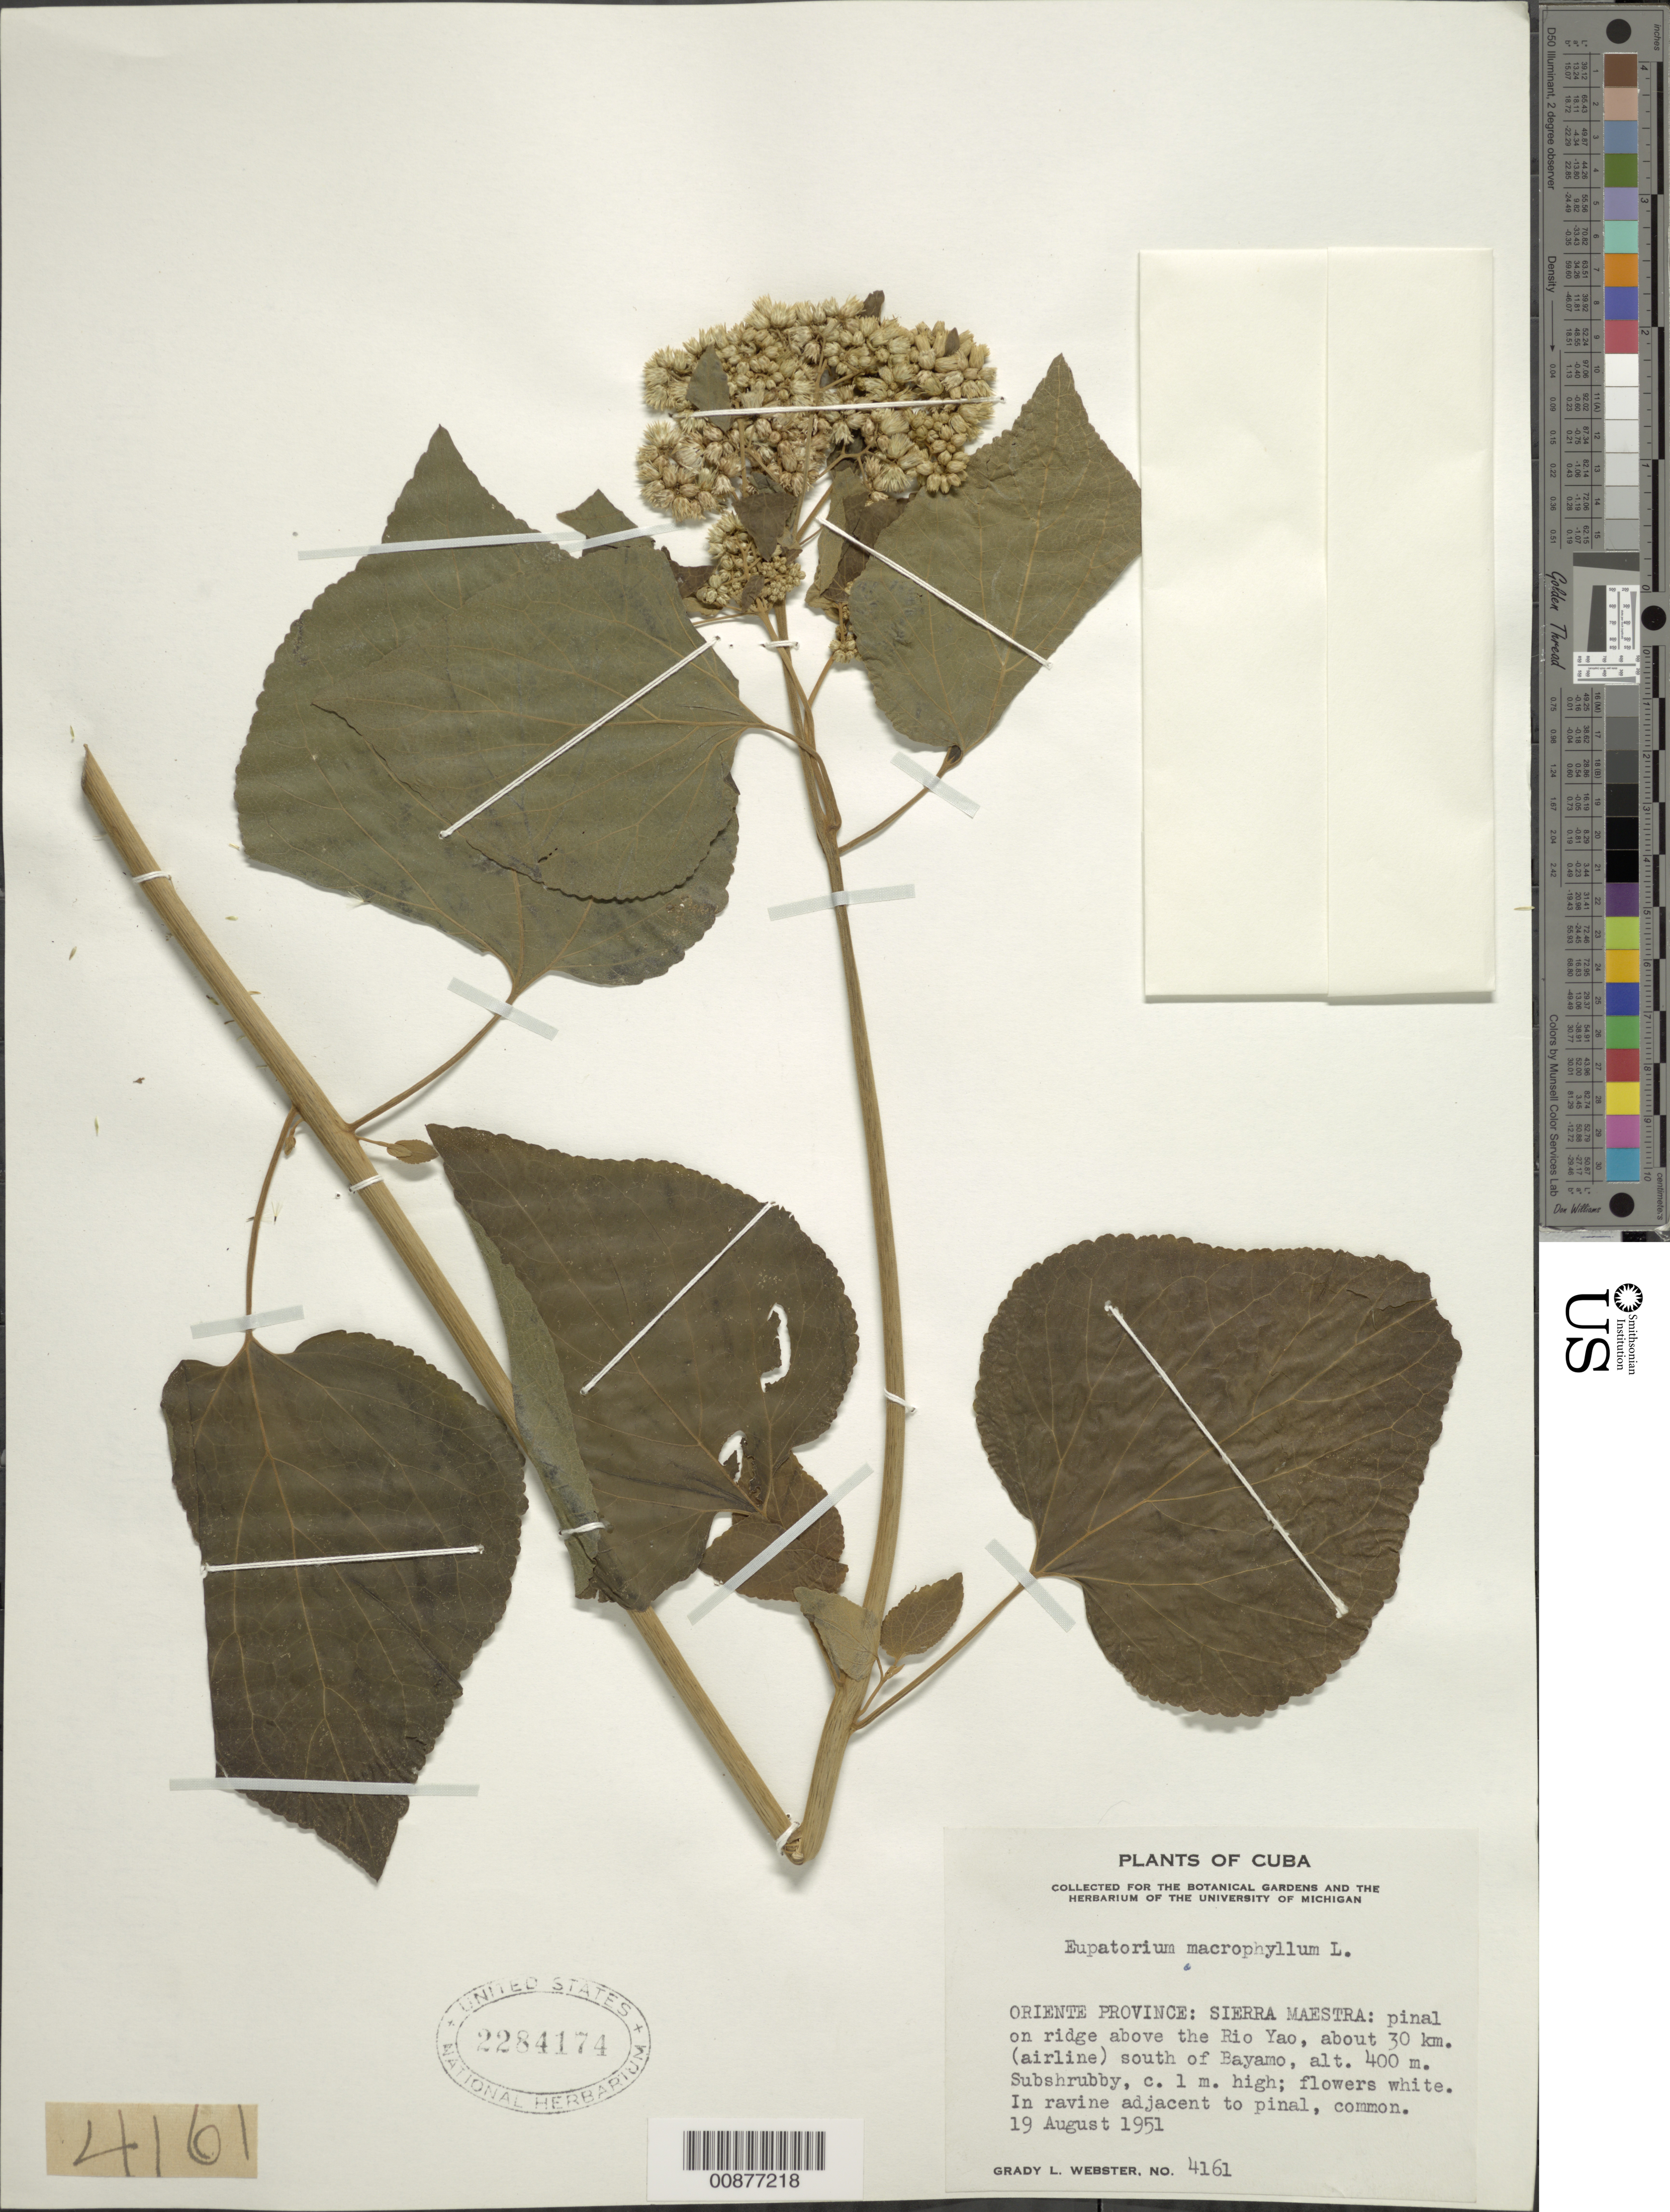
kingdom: Plantae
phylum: Tracheophyta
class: Magnoliopsida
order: Asterales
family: Asteraceae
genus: Hebeclinium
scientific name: Hebeclinium macrophyllum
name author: (L.) DC.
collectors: G. L. Webster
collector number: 4161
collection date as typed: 19 Aug 1951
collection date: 1951-08-19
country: Cuba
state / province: Oriente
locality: Sierra Maestra: Pinal on ridge above the Rio Yao, about 30 km (airline) south of Bayamo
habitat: In ravine adjacent to pinal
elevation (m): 400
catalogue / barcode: US 2284174